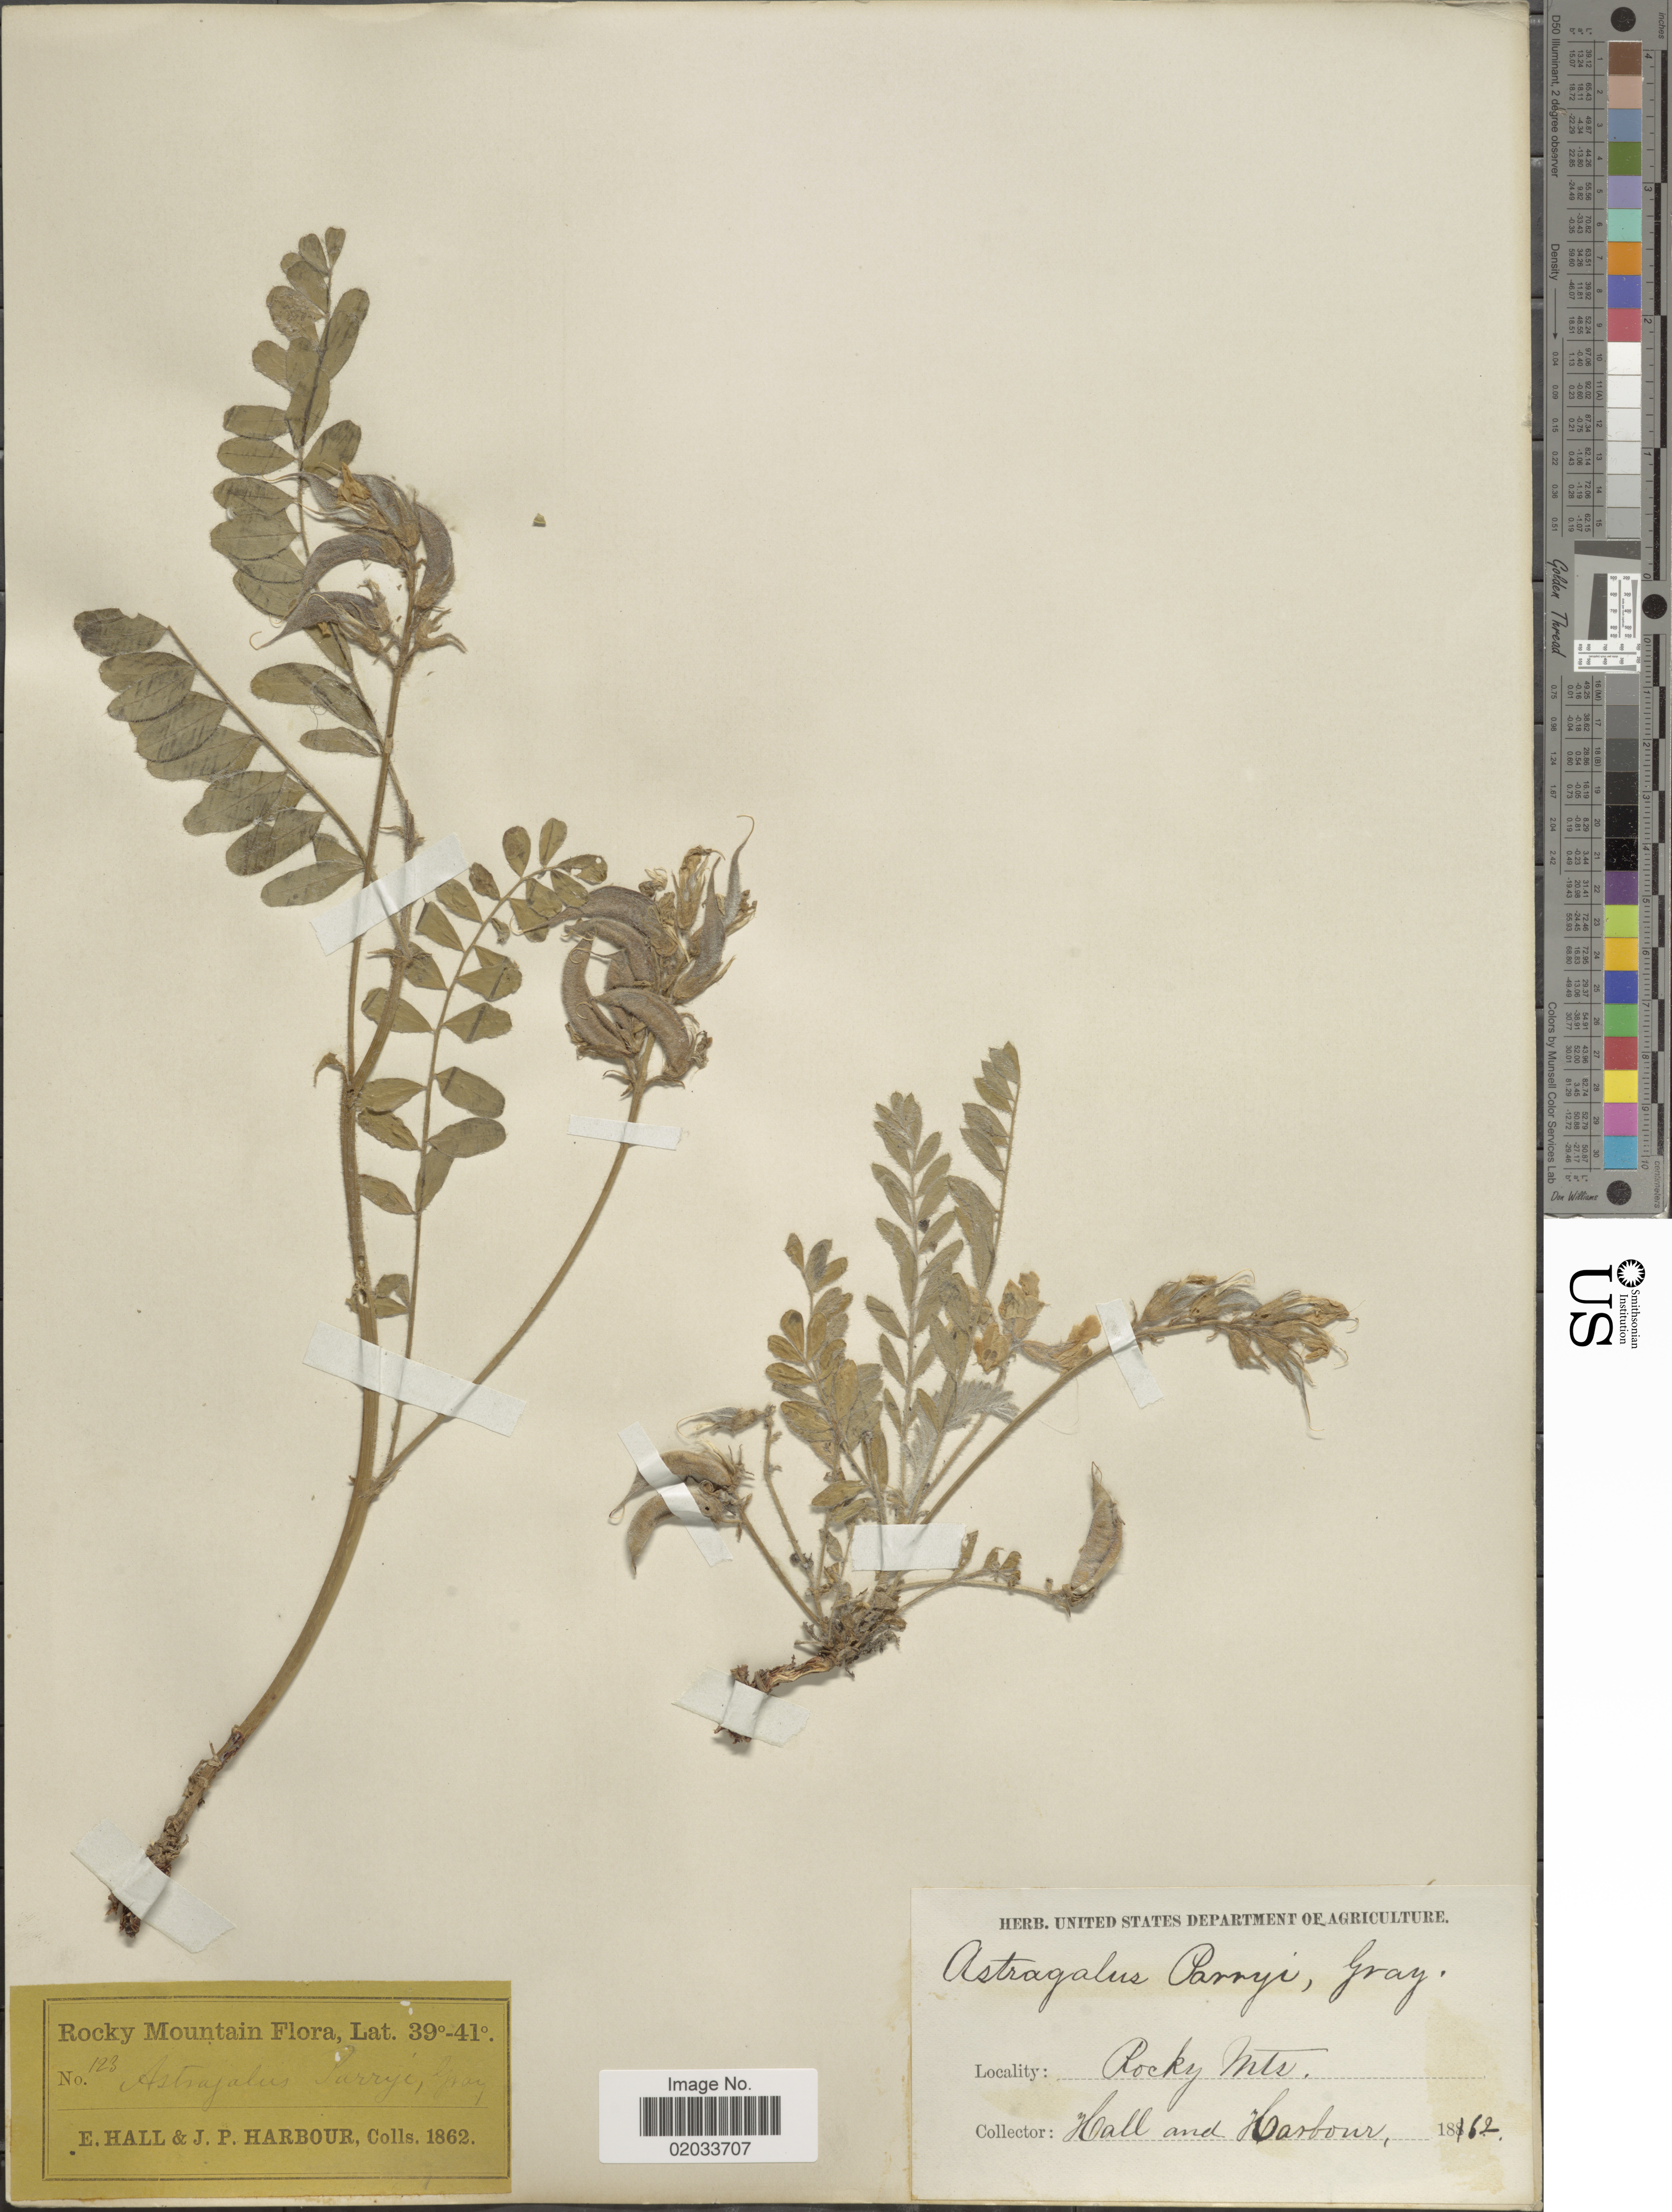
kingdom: Plantae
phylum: Tracheophyta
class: Magnoliopsida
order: Fabales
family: Fabaceae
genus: Astragalus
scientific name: Astragalus parryi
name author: A. Gray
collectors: E. Hall & J. Harbour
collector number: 123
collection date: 1862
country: United States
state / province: Colorado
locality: Rocky Mtns.